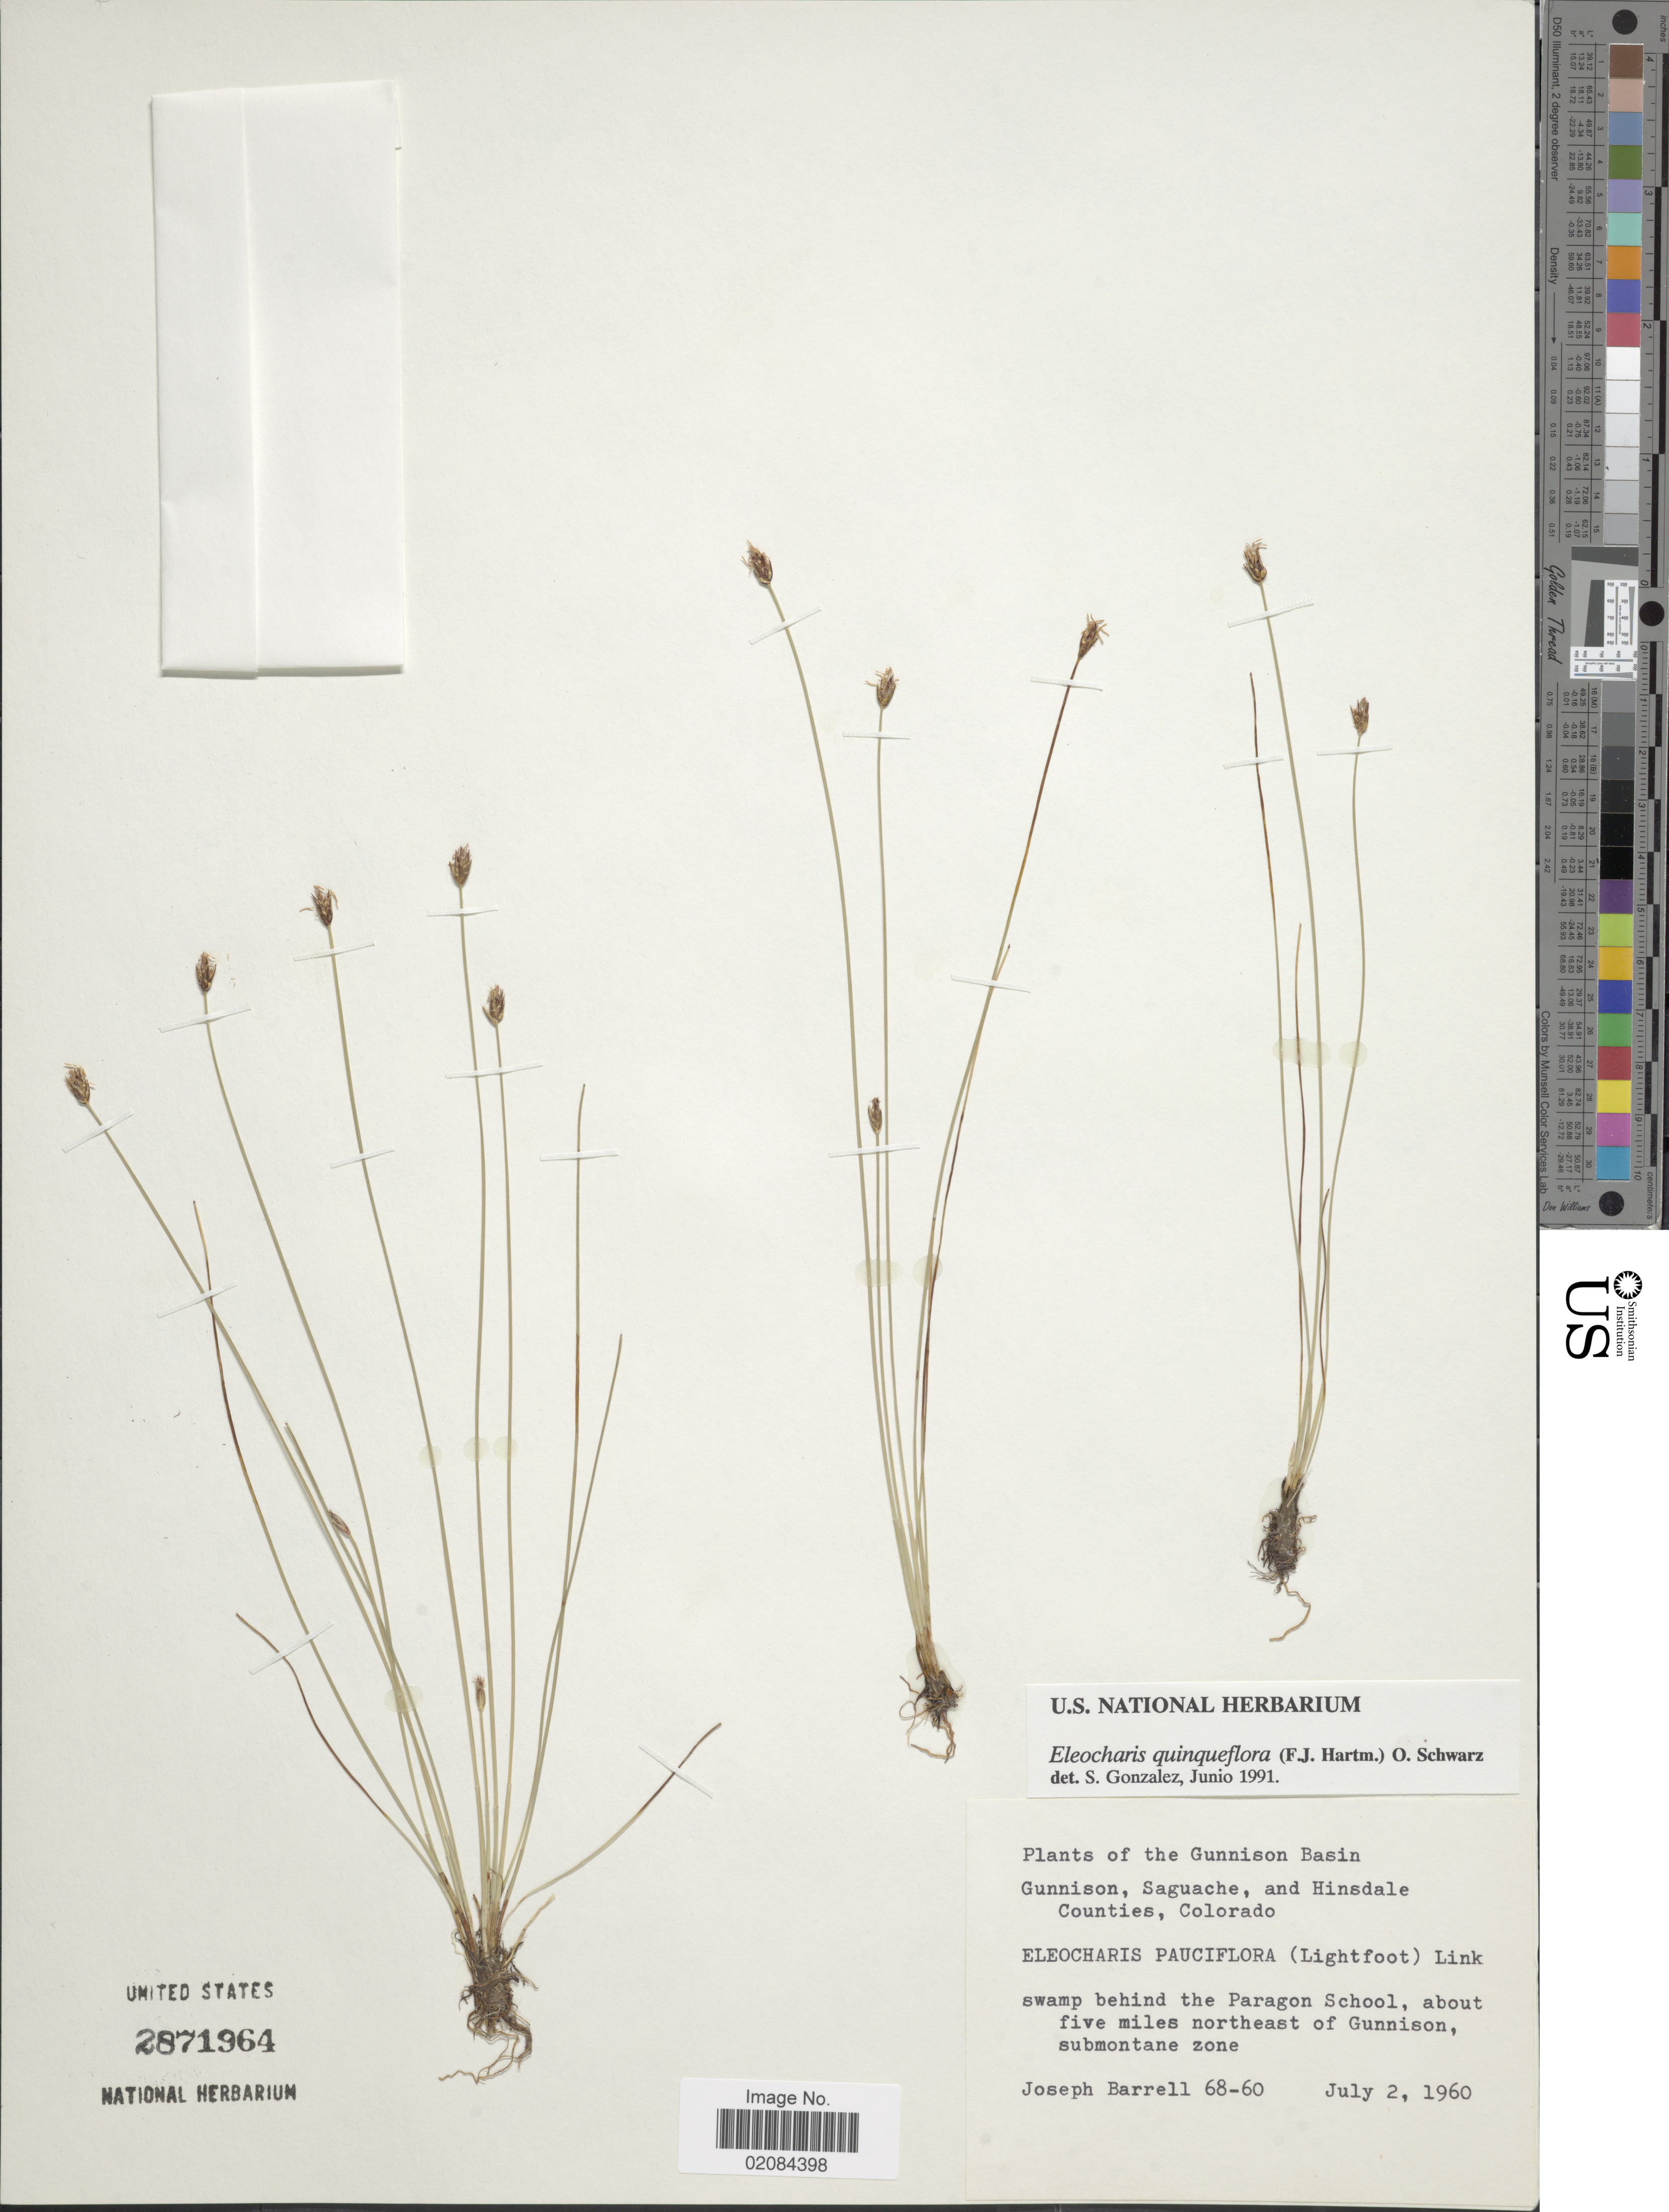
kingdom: Plantae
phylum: Tracheophyta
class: Liliopsida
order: Poales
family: Cyperaceae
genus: Eleocharis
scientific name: Eleocharis quinqueflora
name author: (Hartmann) O. Schwarz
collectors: J. Barrell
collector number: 68-60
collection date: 1960-07-02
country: United States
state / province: Colorado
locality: Gunnison, Saguache, and Hinsdale Counties, swamp between the Paragon School, about five miles northeast of Gunnison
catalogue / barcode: US 2871964